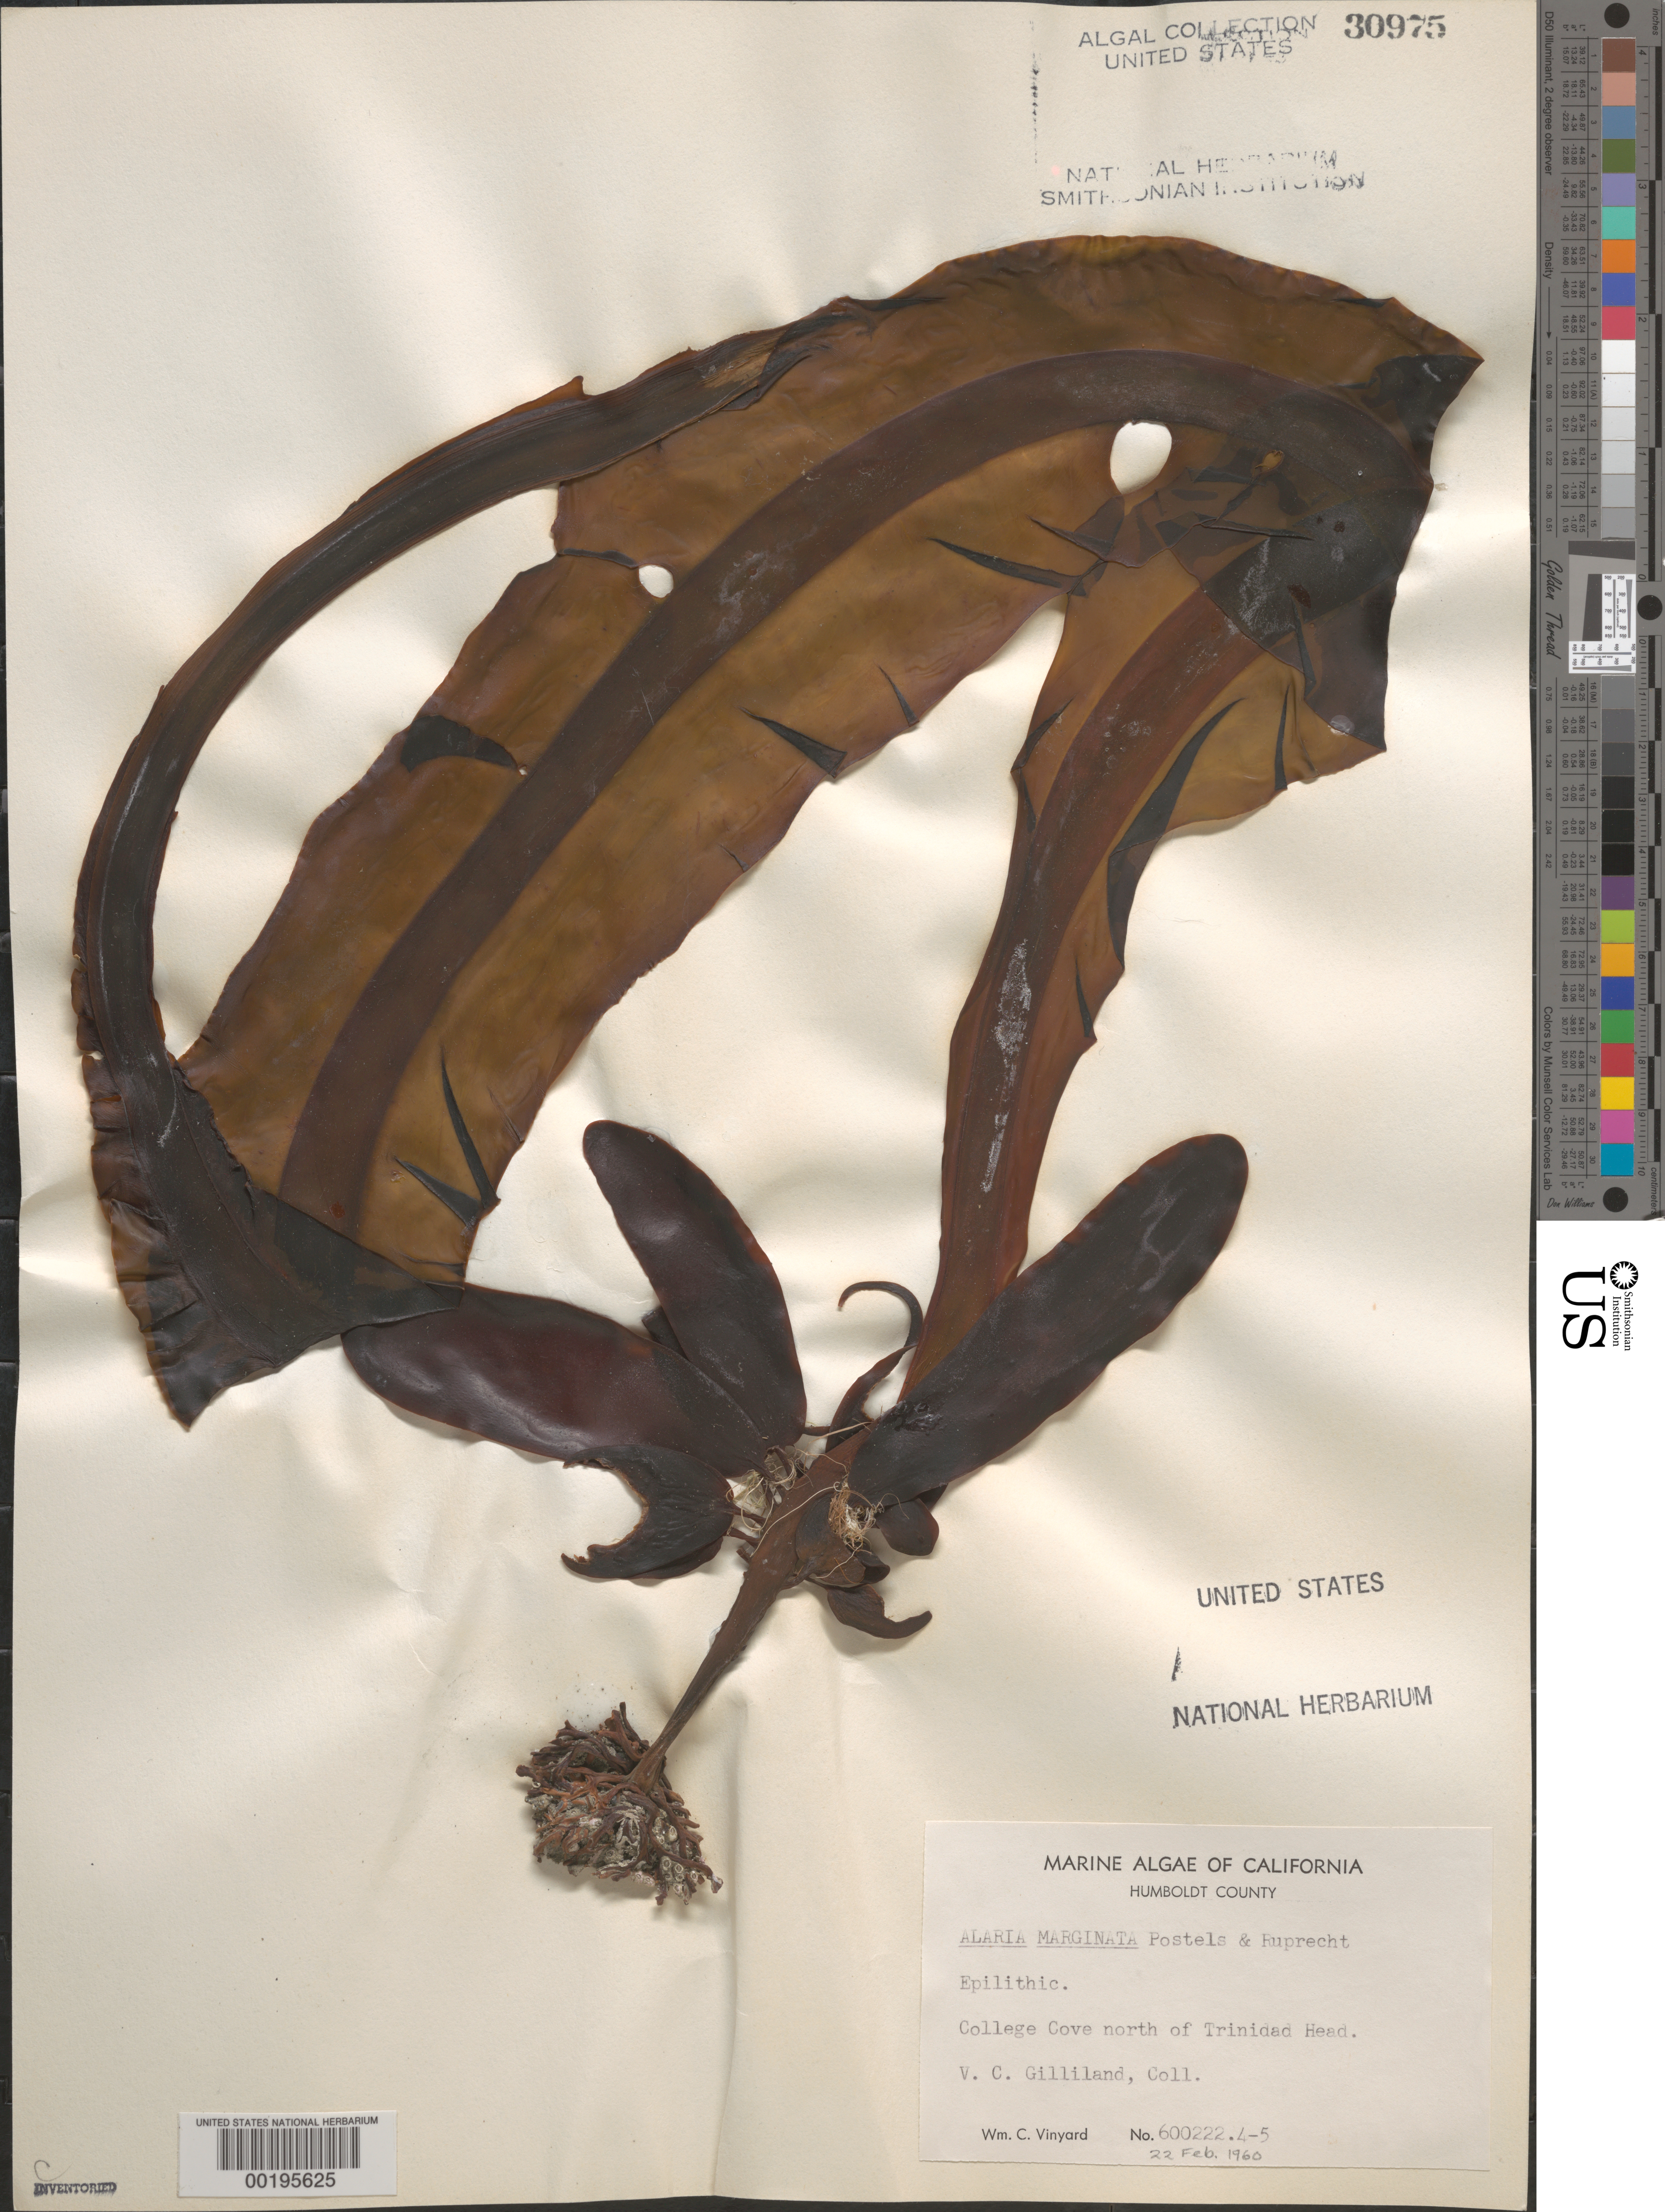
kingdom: Chromista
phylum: Ochrophyta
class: Phaeophyceae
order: Laminariales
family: Alariaceae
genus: Alaria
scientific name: Alaria marginata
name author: Ruiz & Pav.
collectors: V. Gilliland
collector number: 600222.4-5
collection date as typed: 22 Feb 1960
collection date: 1960-02-22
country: United States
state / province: California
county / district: Humboldt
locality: College Cove, north of Trinidad Head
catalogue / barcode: US 30975